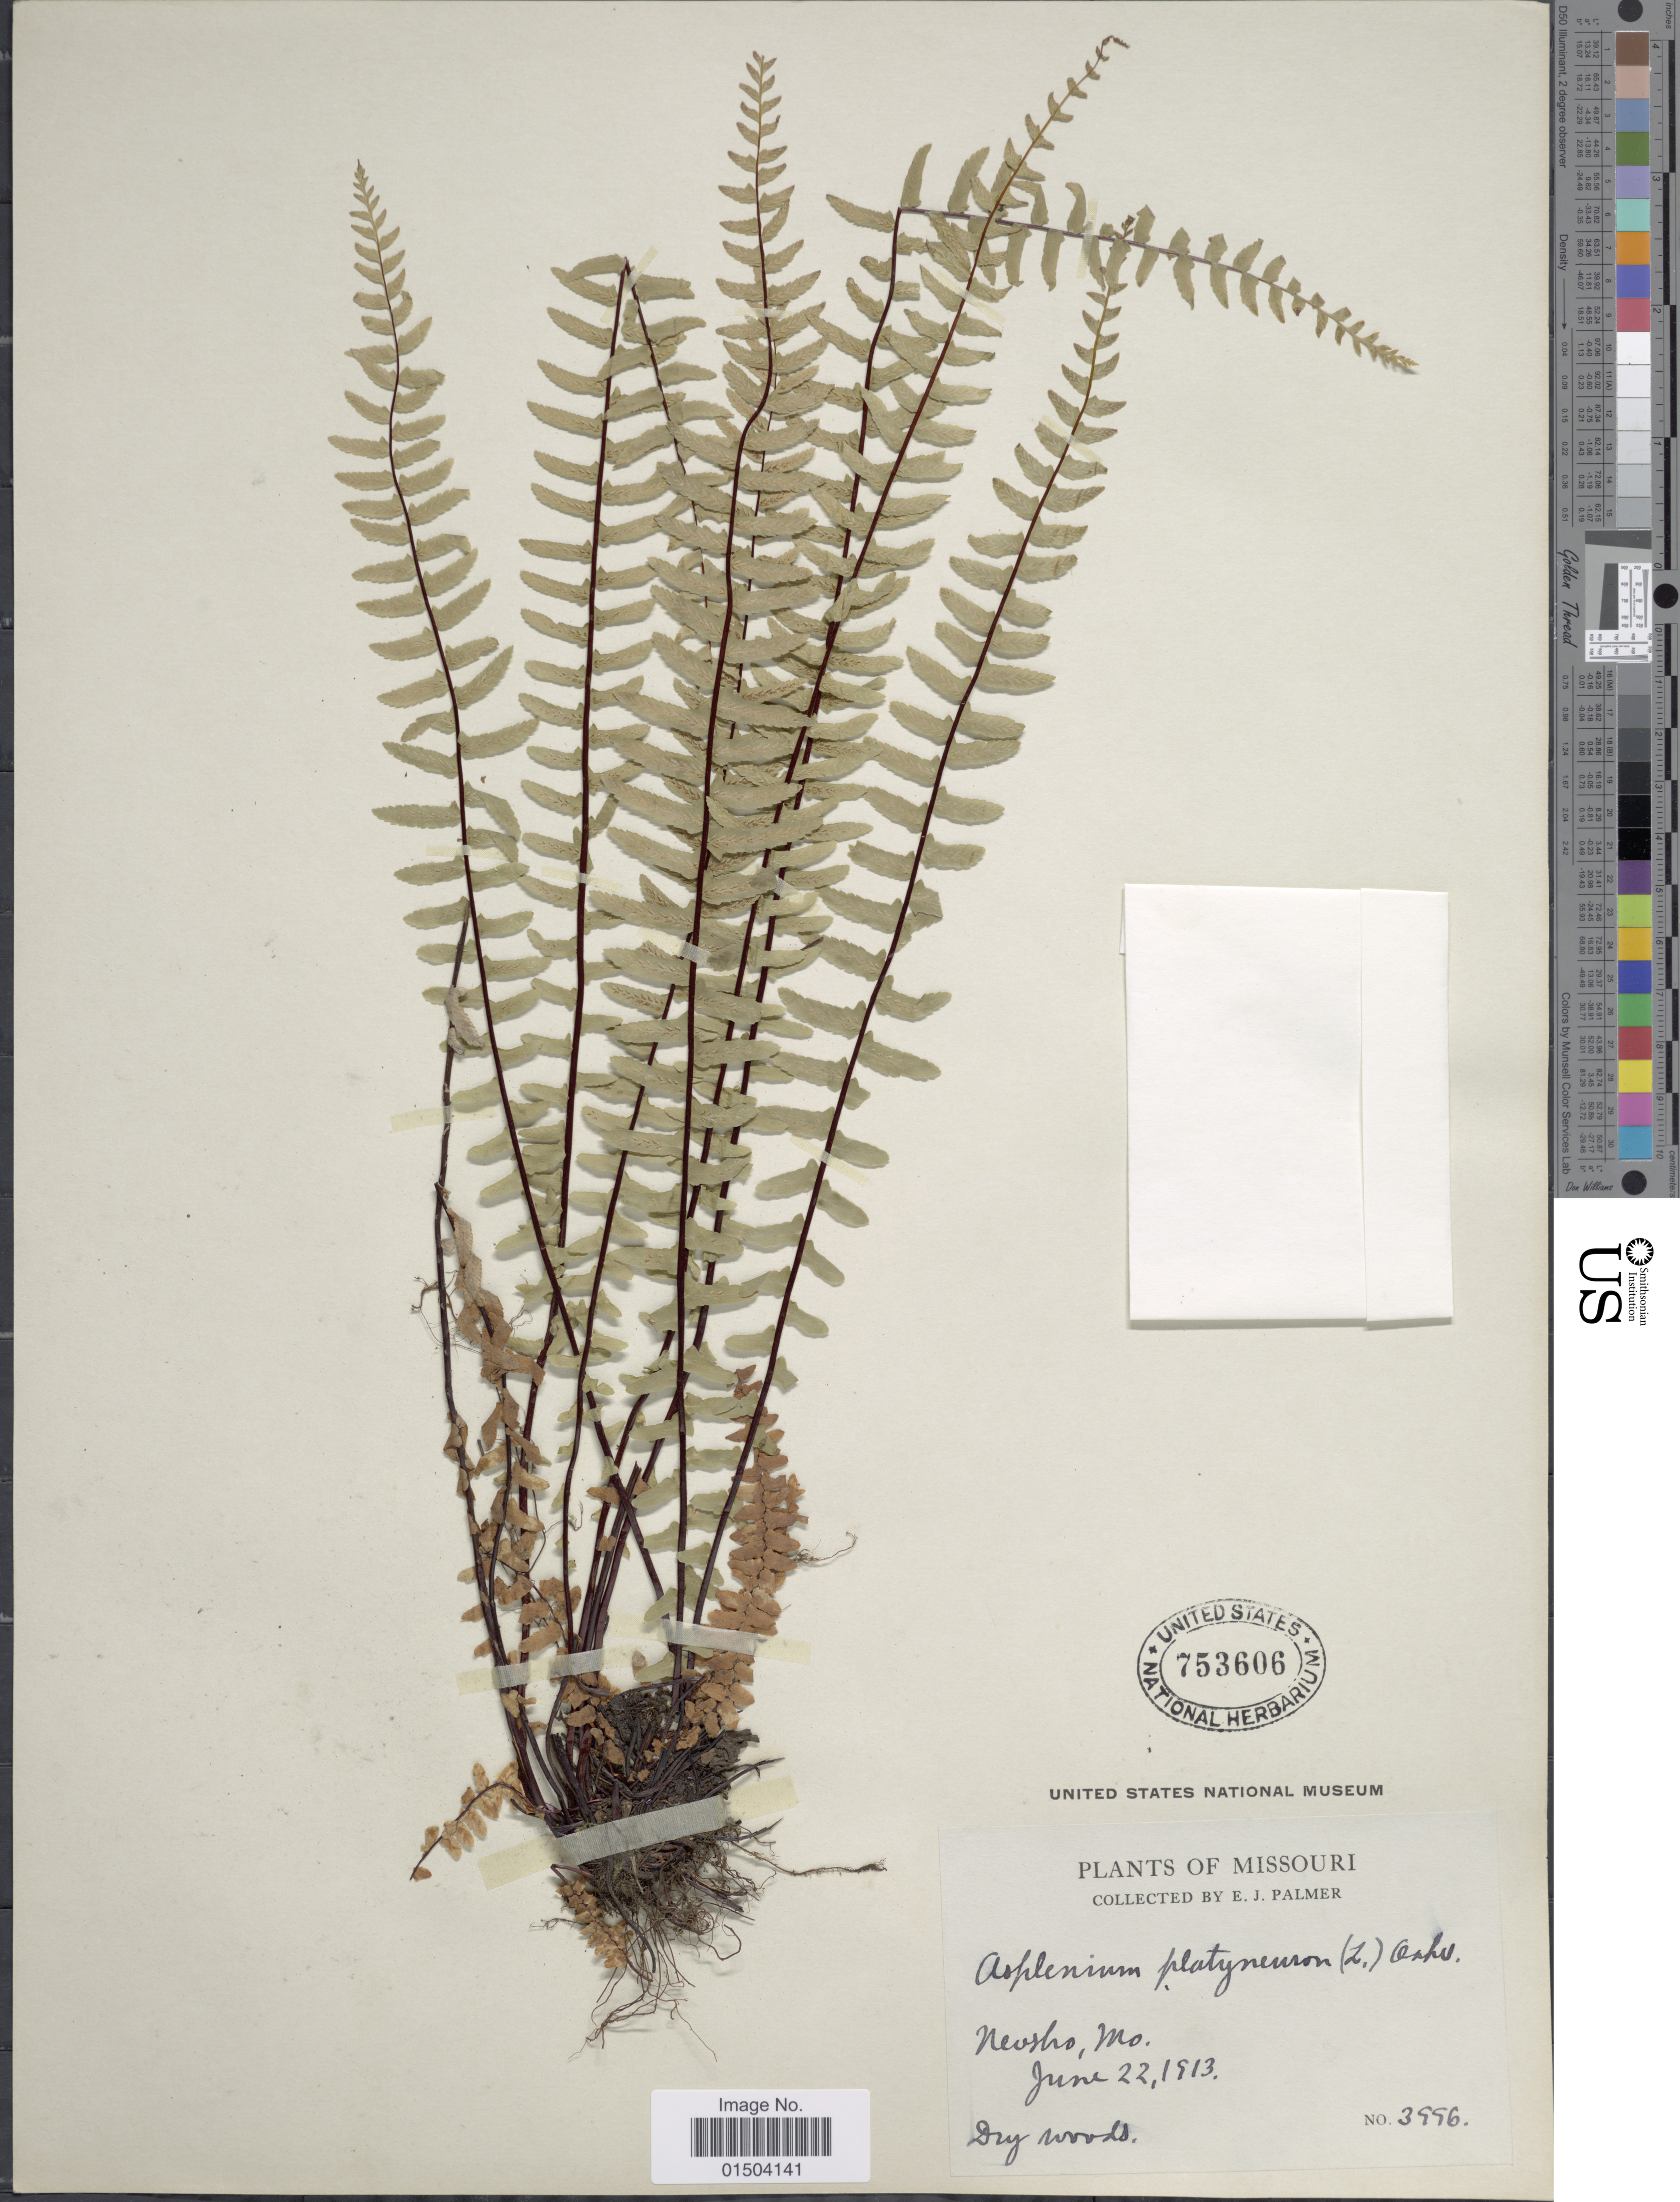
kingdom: Plantae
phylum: Tracheophyta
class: Polypodiopsida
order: Polypodiales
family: Aspleniaceae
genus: Asplenium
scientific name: Asplenium platyneuron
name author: (L.) Britton, Stearns & Poggenb.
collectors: E. J. Palmer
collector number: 3996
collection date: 1913-06-22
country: United States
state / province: Missouri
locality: Neosho.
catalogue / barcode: US 753606